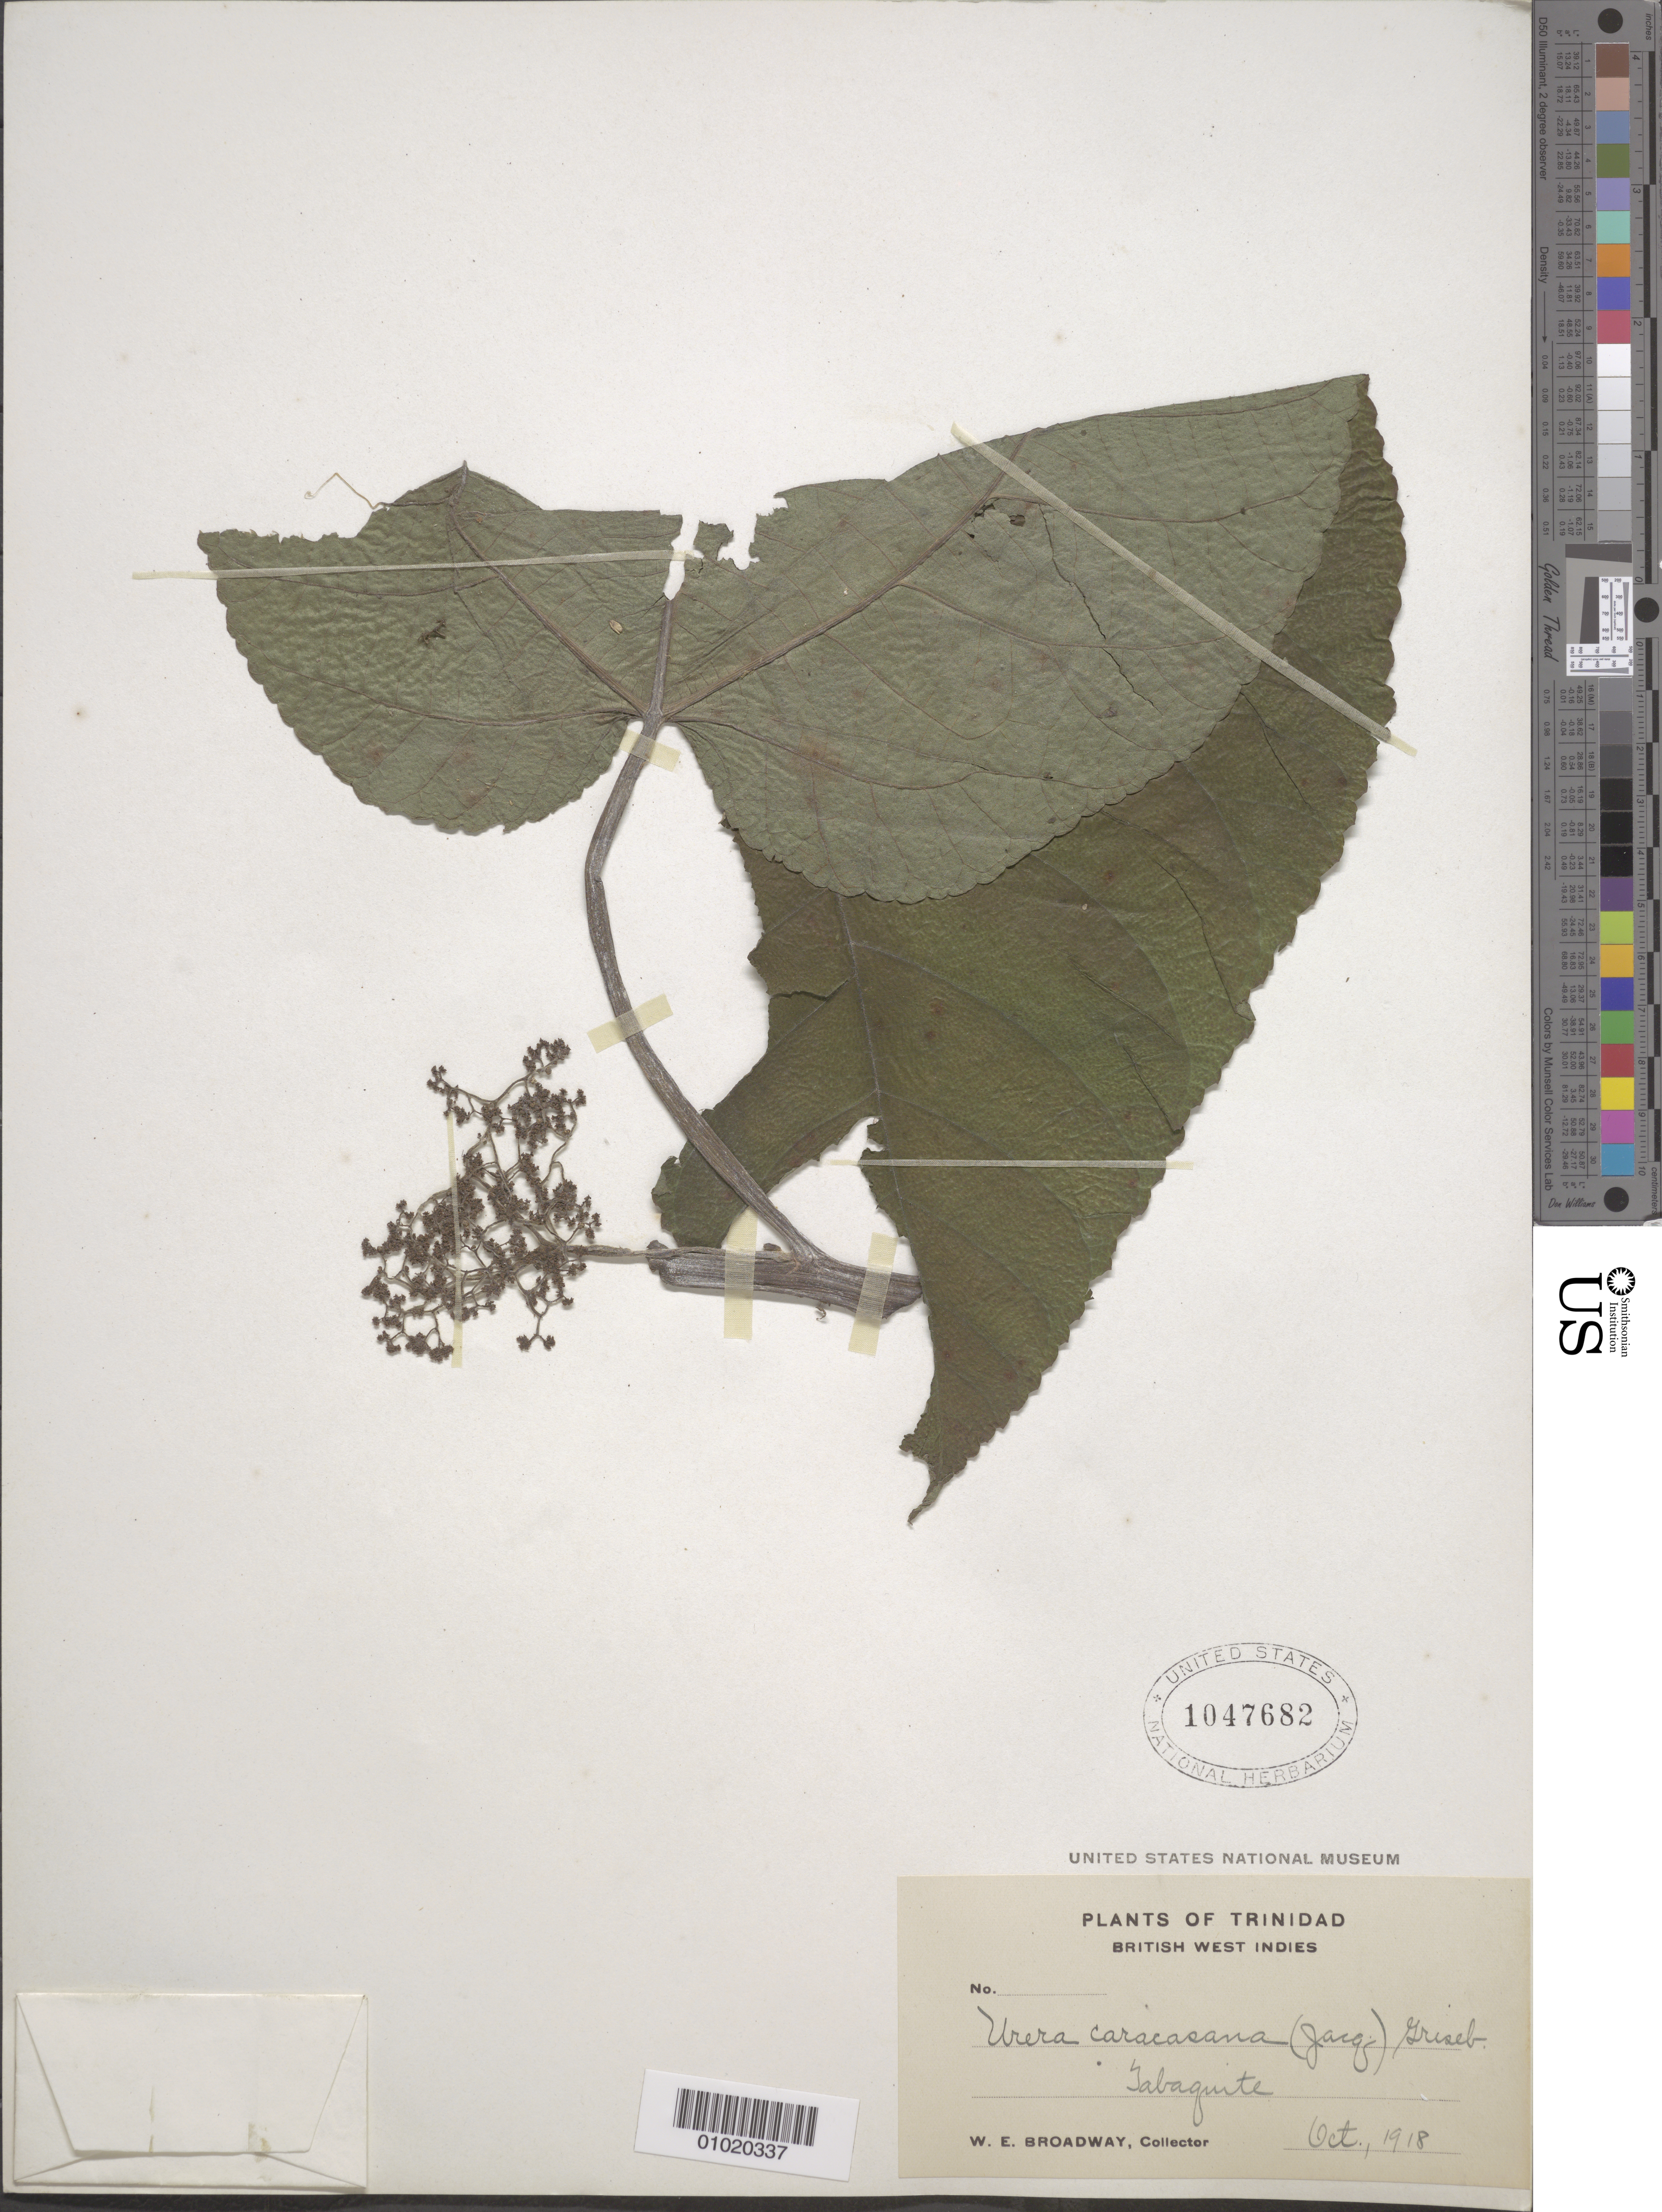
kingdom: Plantae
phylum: Tracheophyta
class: Magnoliopsida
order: Rosales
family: Urticaceae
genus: Urera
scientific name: Urera caracasana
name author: (Jacq.) Gaudich. ex Griseb.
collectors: W. E. Broadway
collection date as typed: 01 Oct 1918 to 31 Oct 1918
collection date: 1918-10-01/1918-10-31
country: Trinidad and Tobago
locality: Tabaquite.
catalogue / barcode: US 1047682